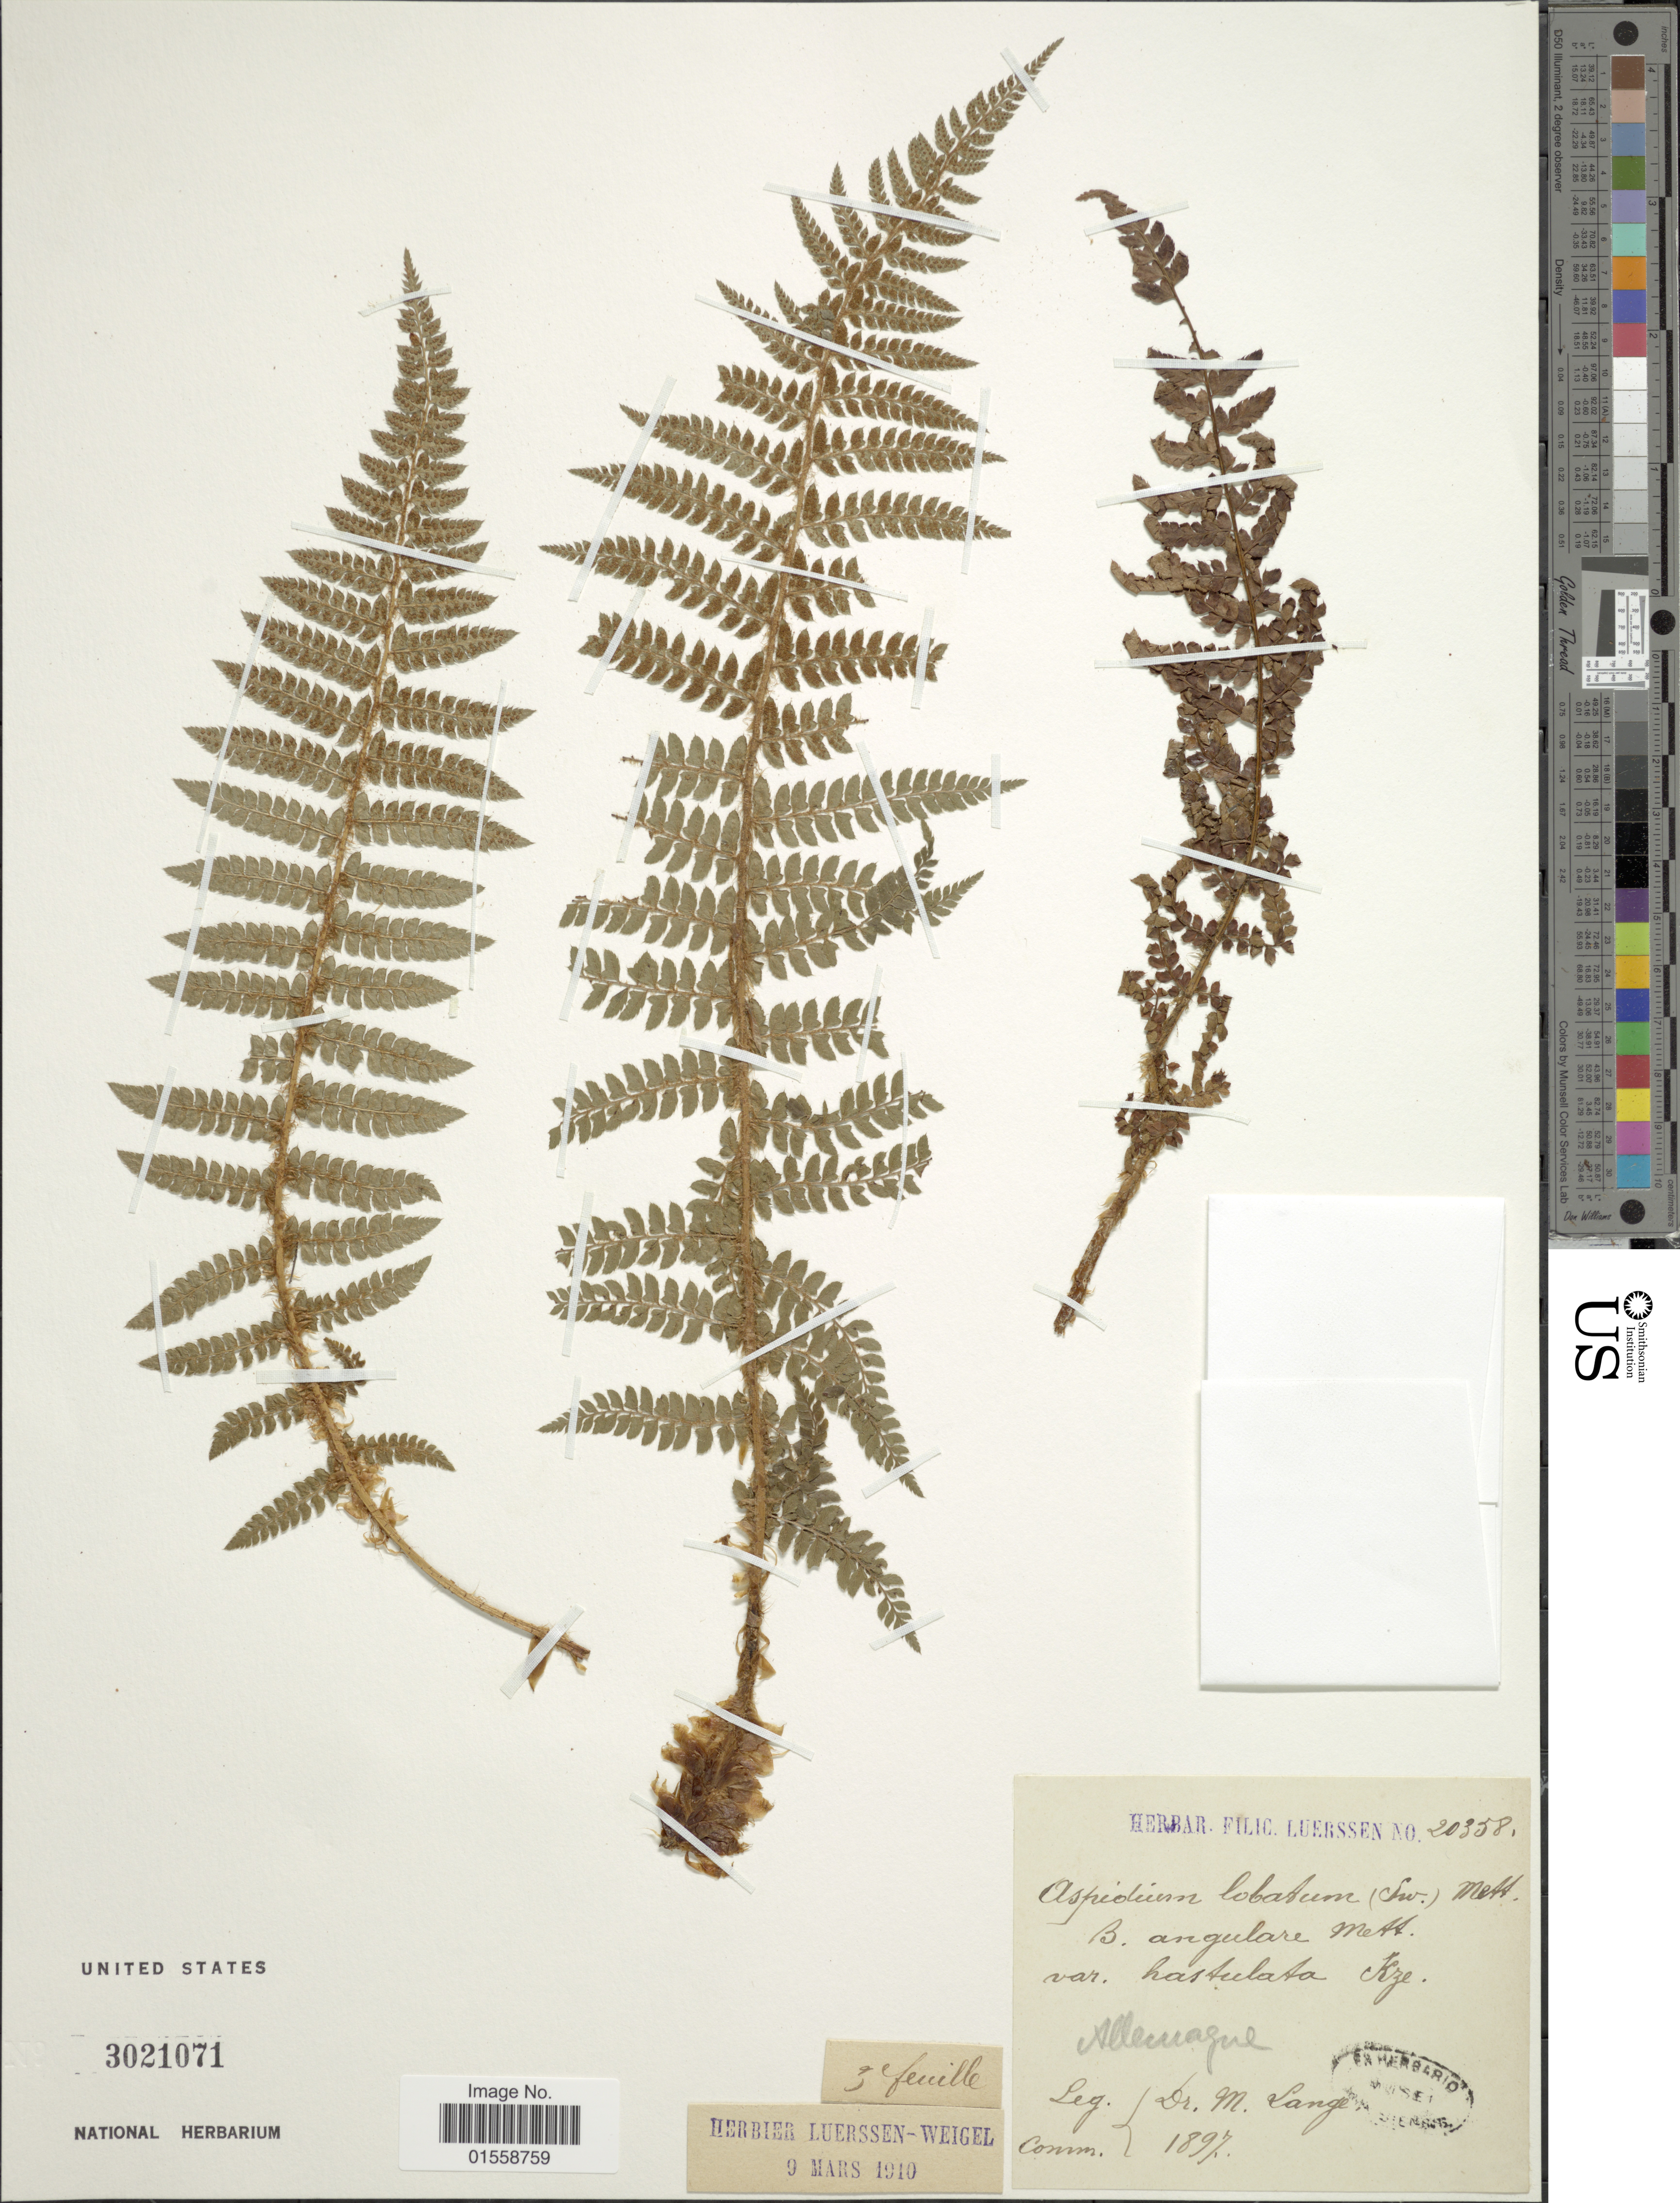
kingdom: Plantae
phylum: Tracheophyta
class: Polypodiopsida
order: Polypodiales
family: Dryopteridaceae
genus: Polystichum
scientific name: Polystichum setiferum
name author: (Forssk.) Moore ex Woynar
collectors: M. Lange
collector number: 20358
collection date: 1897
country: Germany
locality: Allenuague [interpreted]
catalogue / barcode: US 3021071